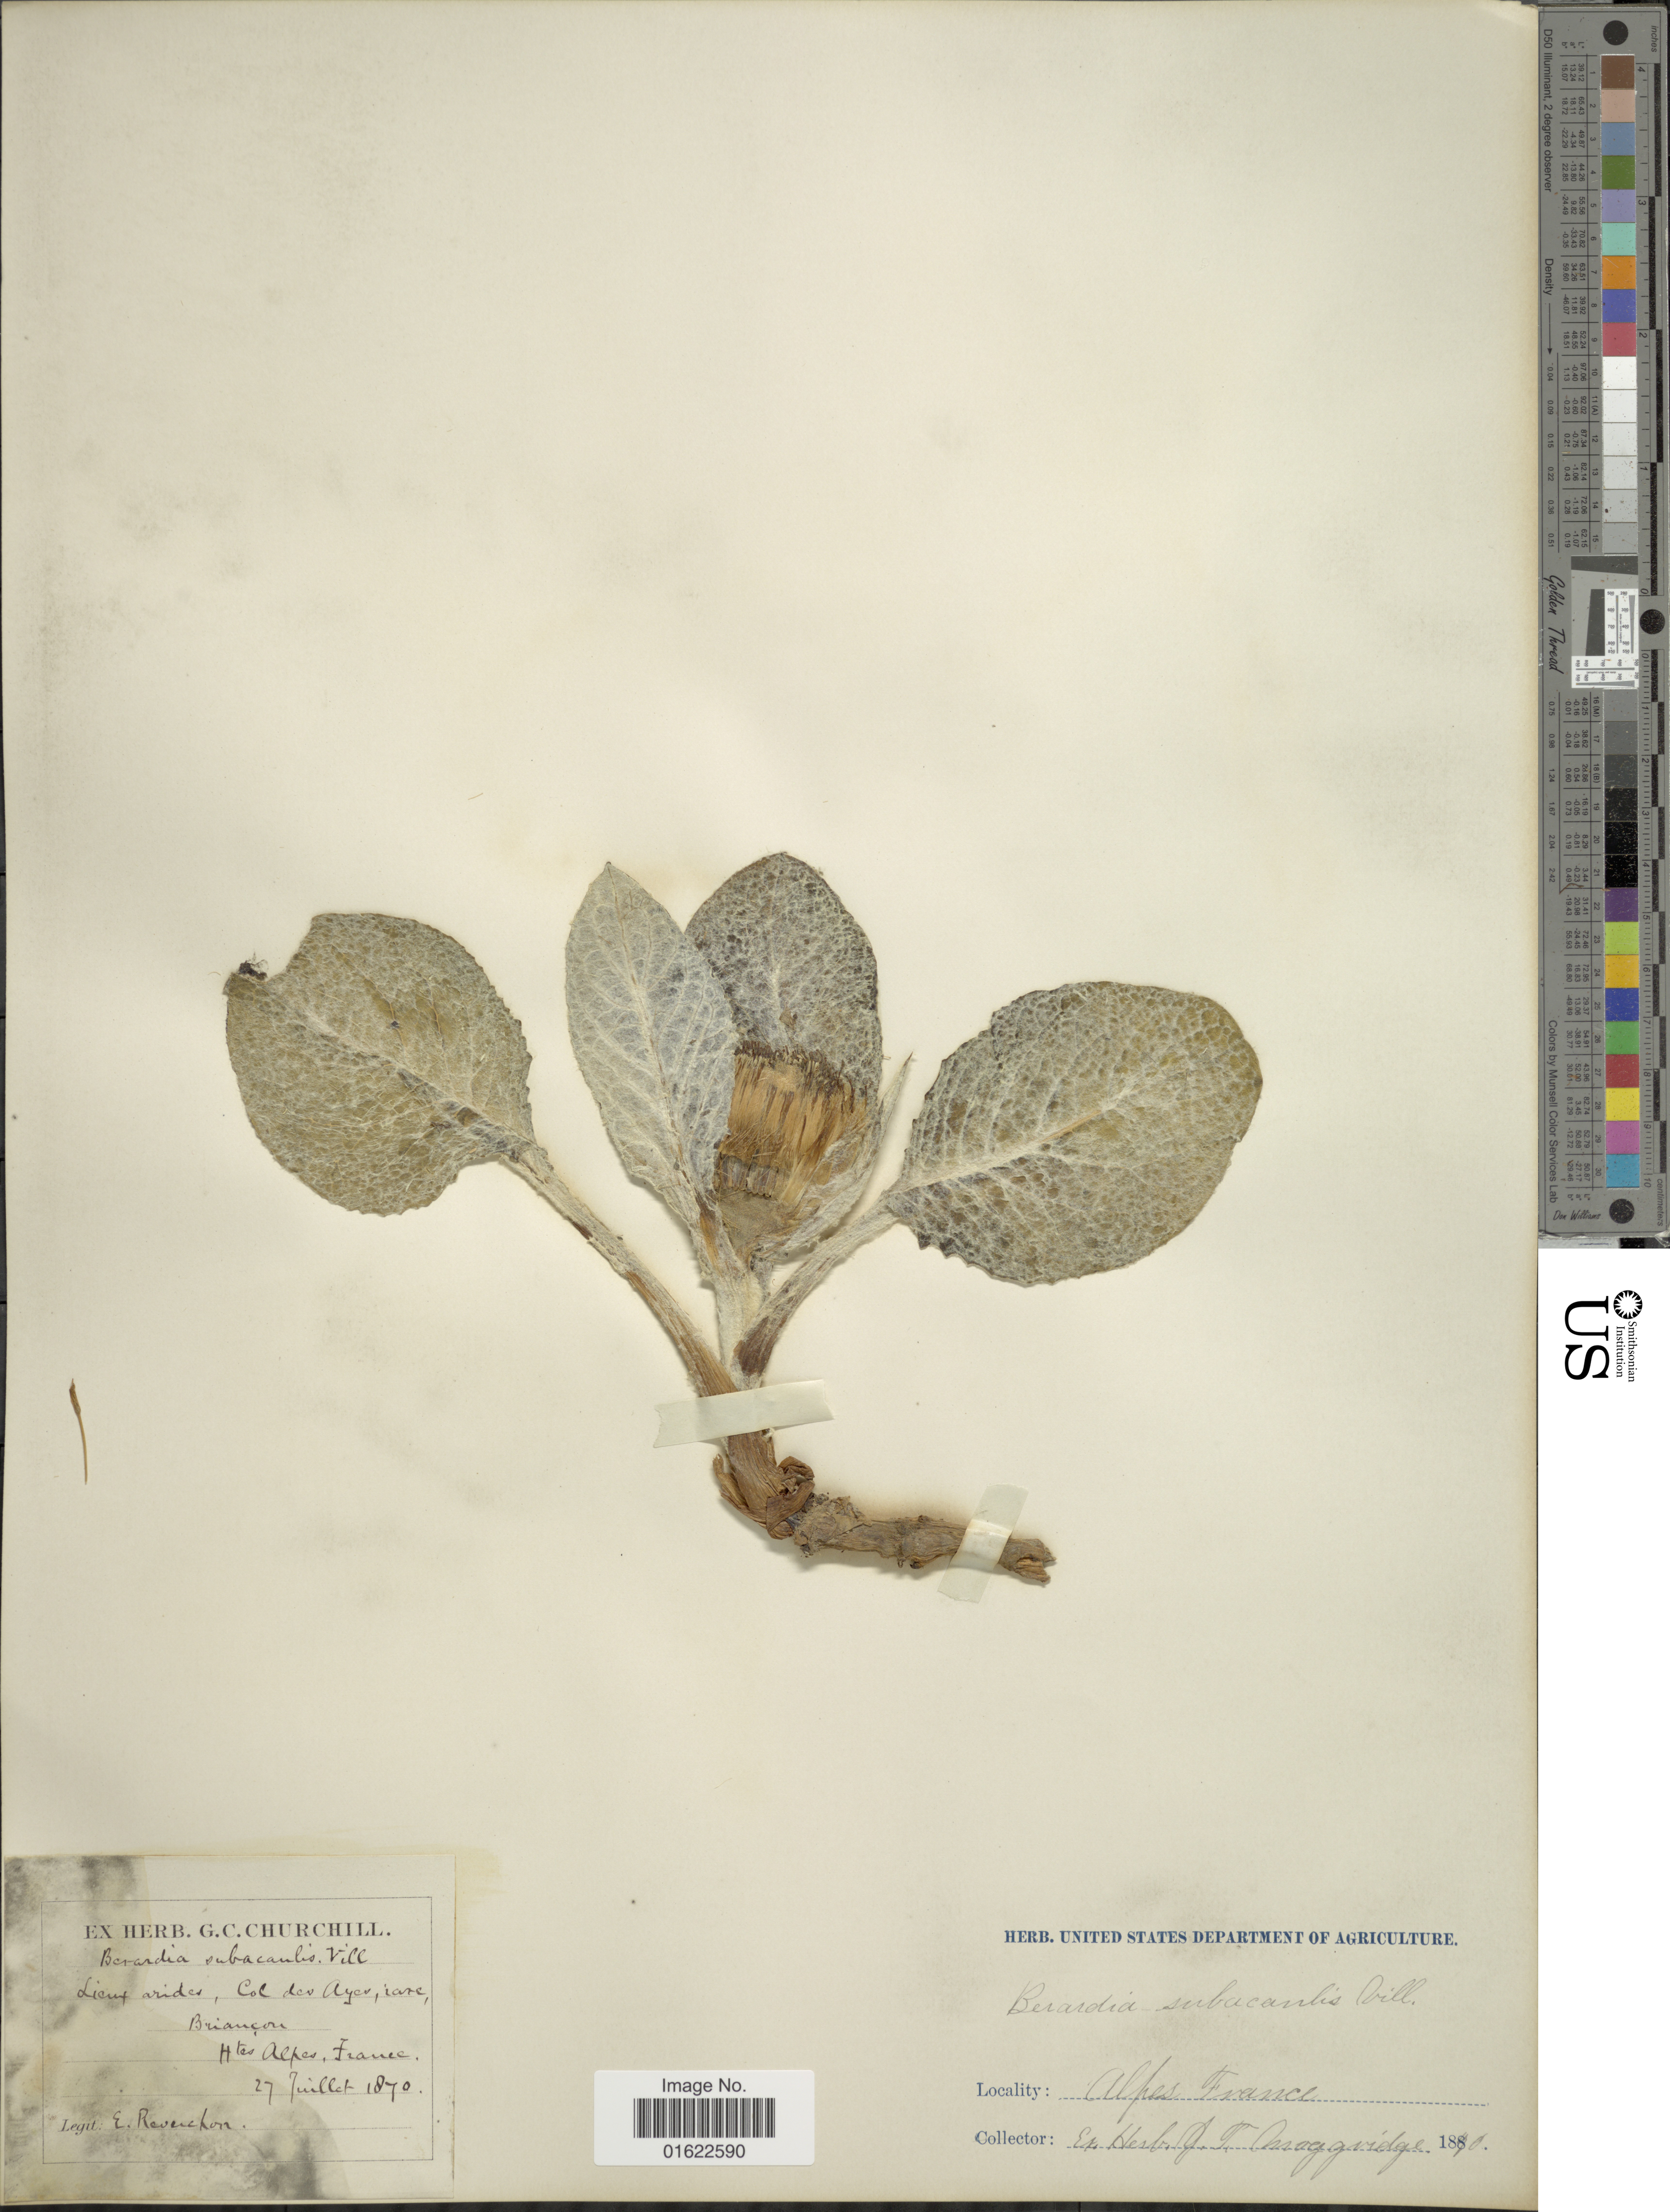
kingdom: Plantae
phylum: Tracheophyta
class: Magnoliopsida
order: Asterales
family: Asteraceae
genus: Berardia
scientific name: Berardia lanuginose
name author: (Lam.) Fiori & Paol.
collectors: E. Reverchon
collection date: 1870-07-27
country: France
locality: Lieux arides, Col des Ayes, rare, Briancou, Htes Alpes